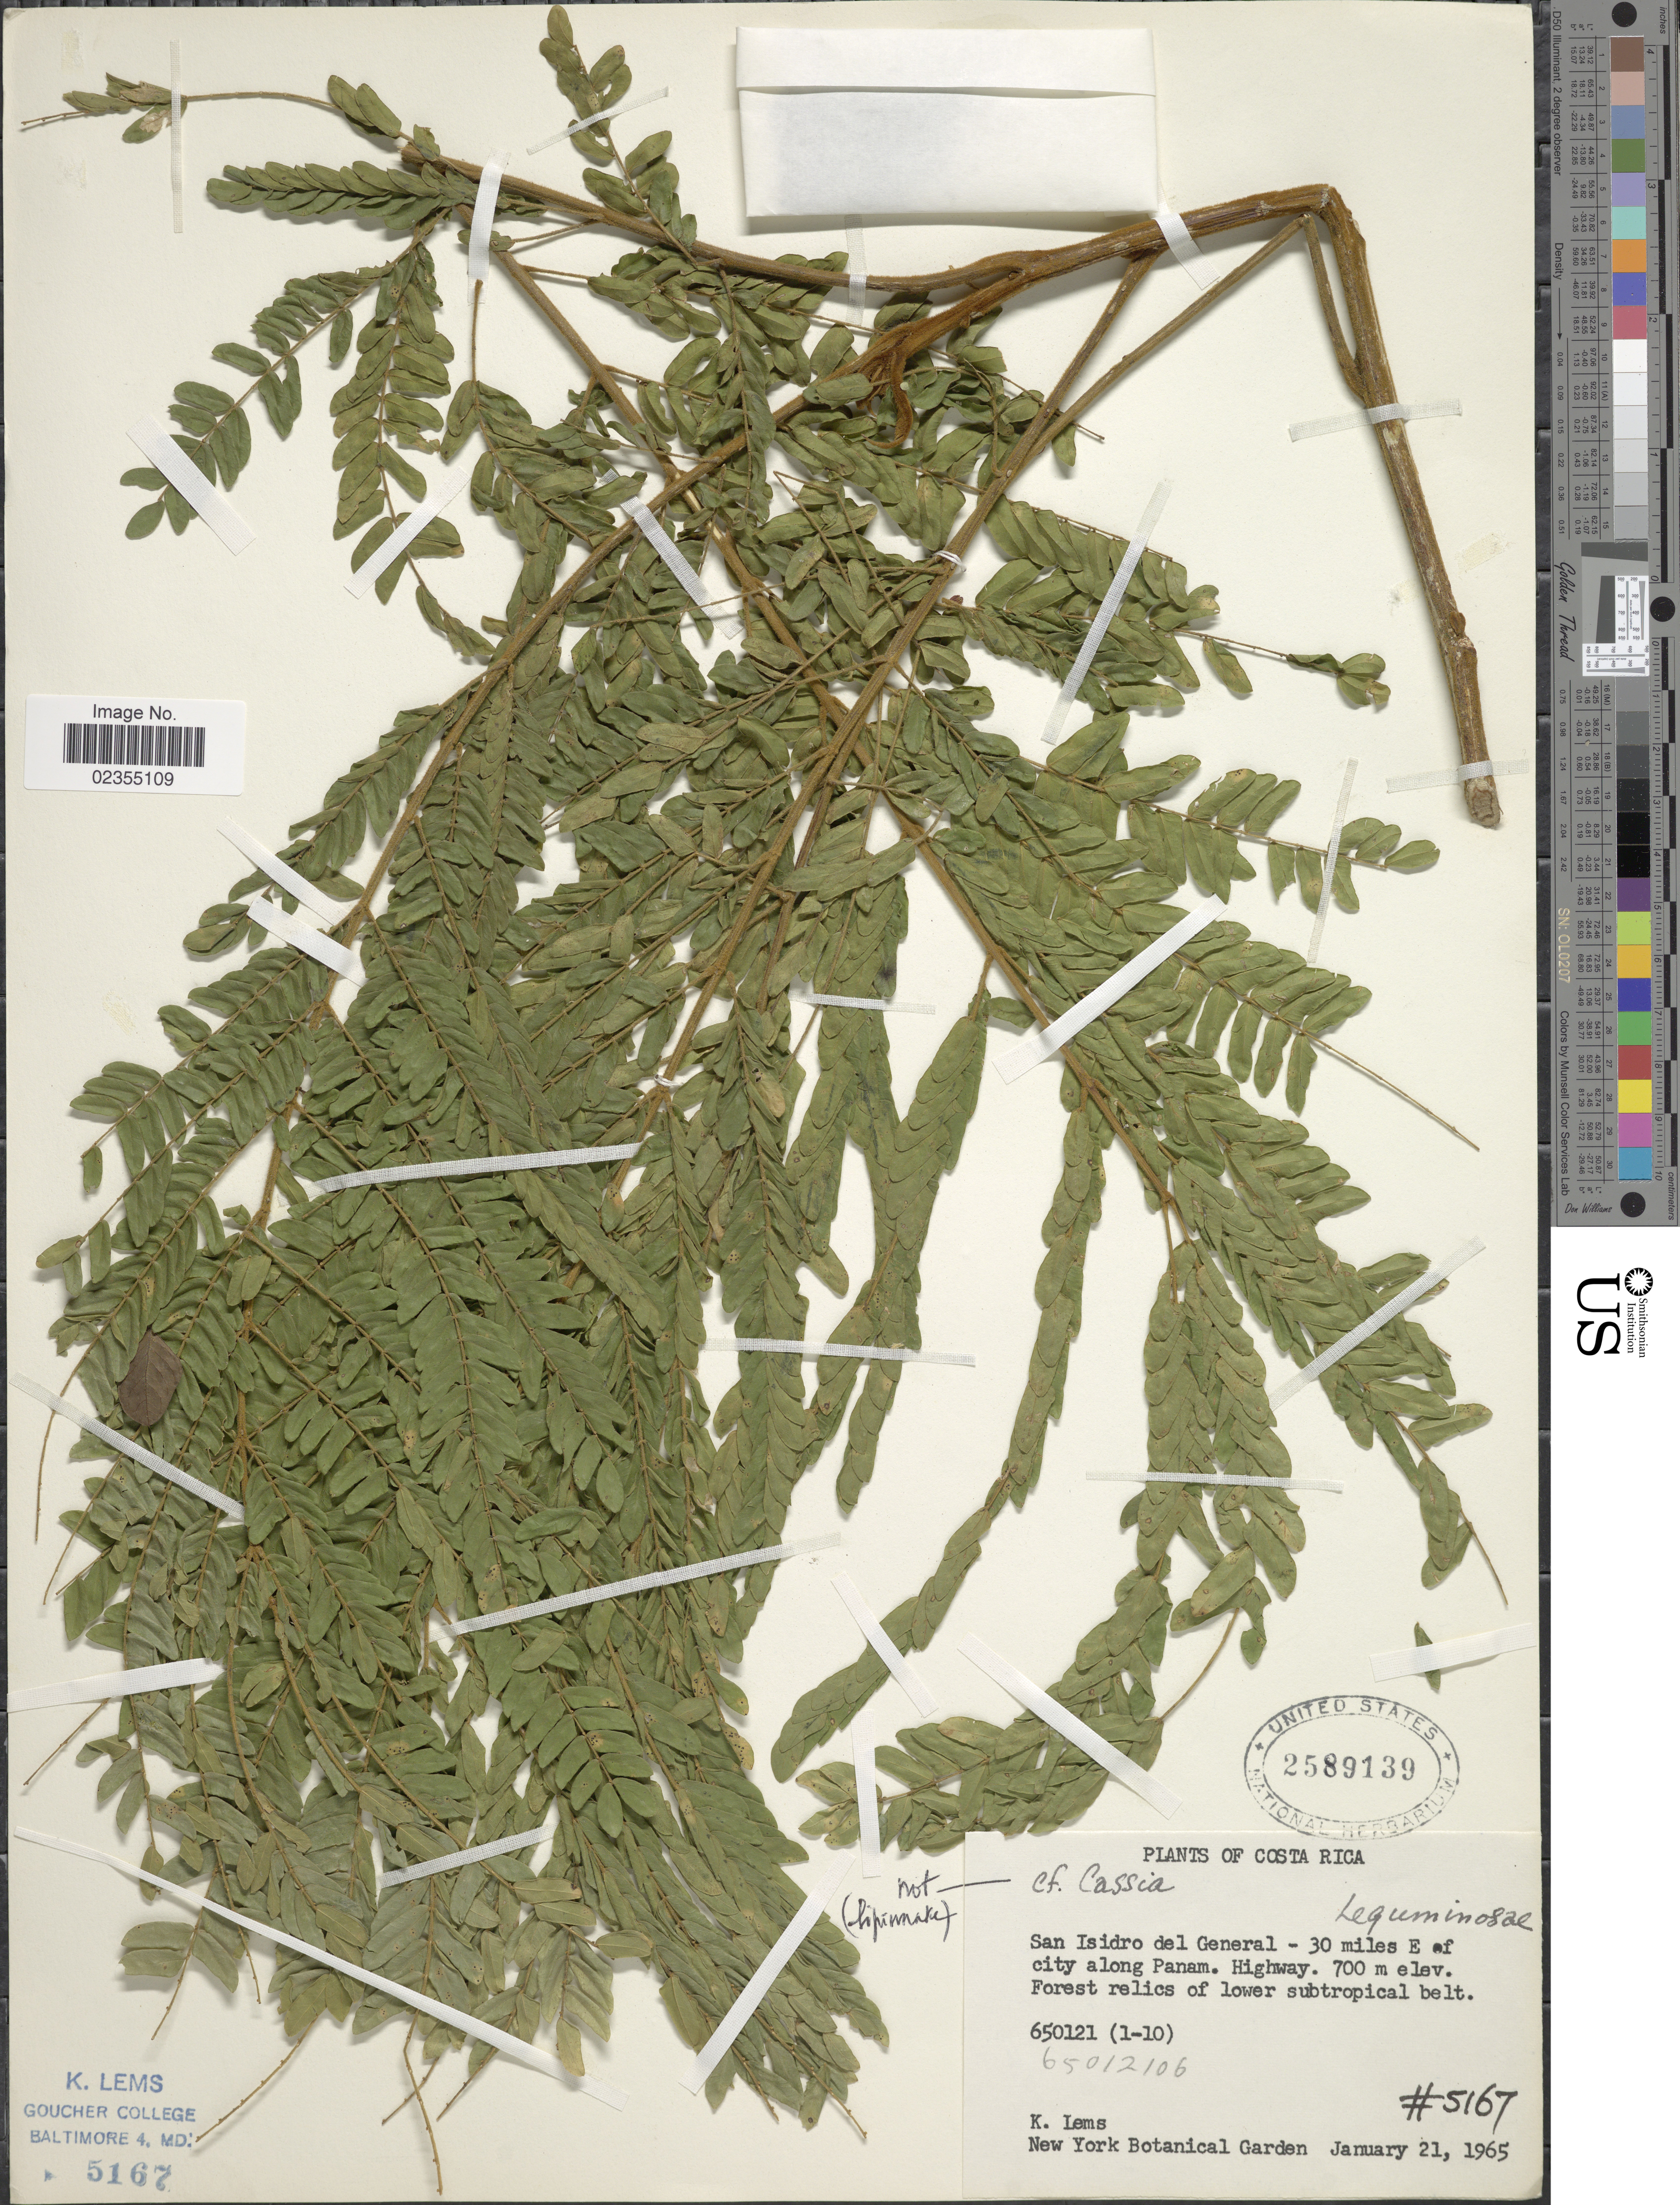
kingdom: Plantae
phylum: Tracheophyta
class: Magnoliopsida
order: Fabales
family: Fabaceae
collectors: K. Lems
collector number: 5167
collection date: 1965-01-21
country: Costa Rica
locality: San Isidro del General - 30 miles E of city along Panam. Highway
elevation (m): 700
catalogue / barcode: US 2589139